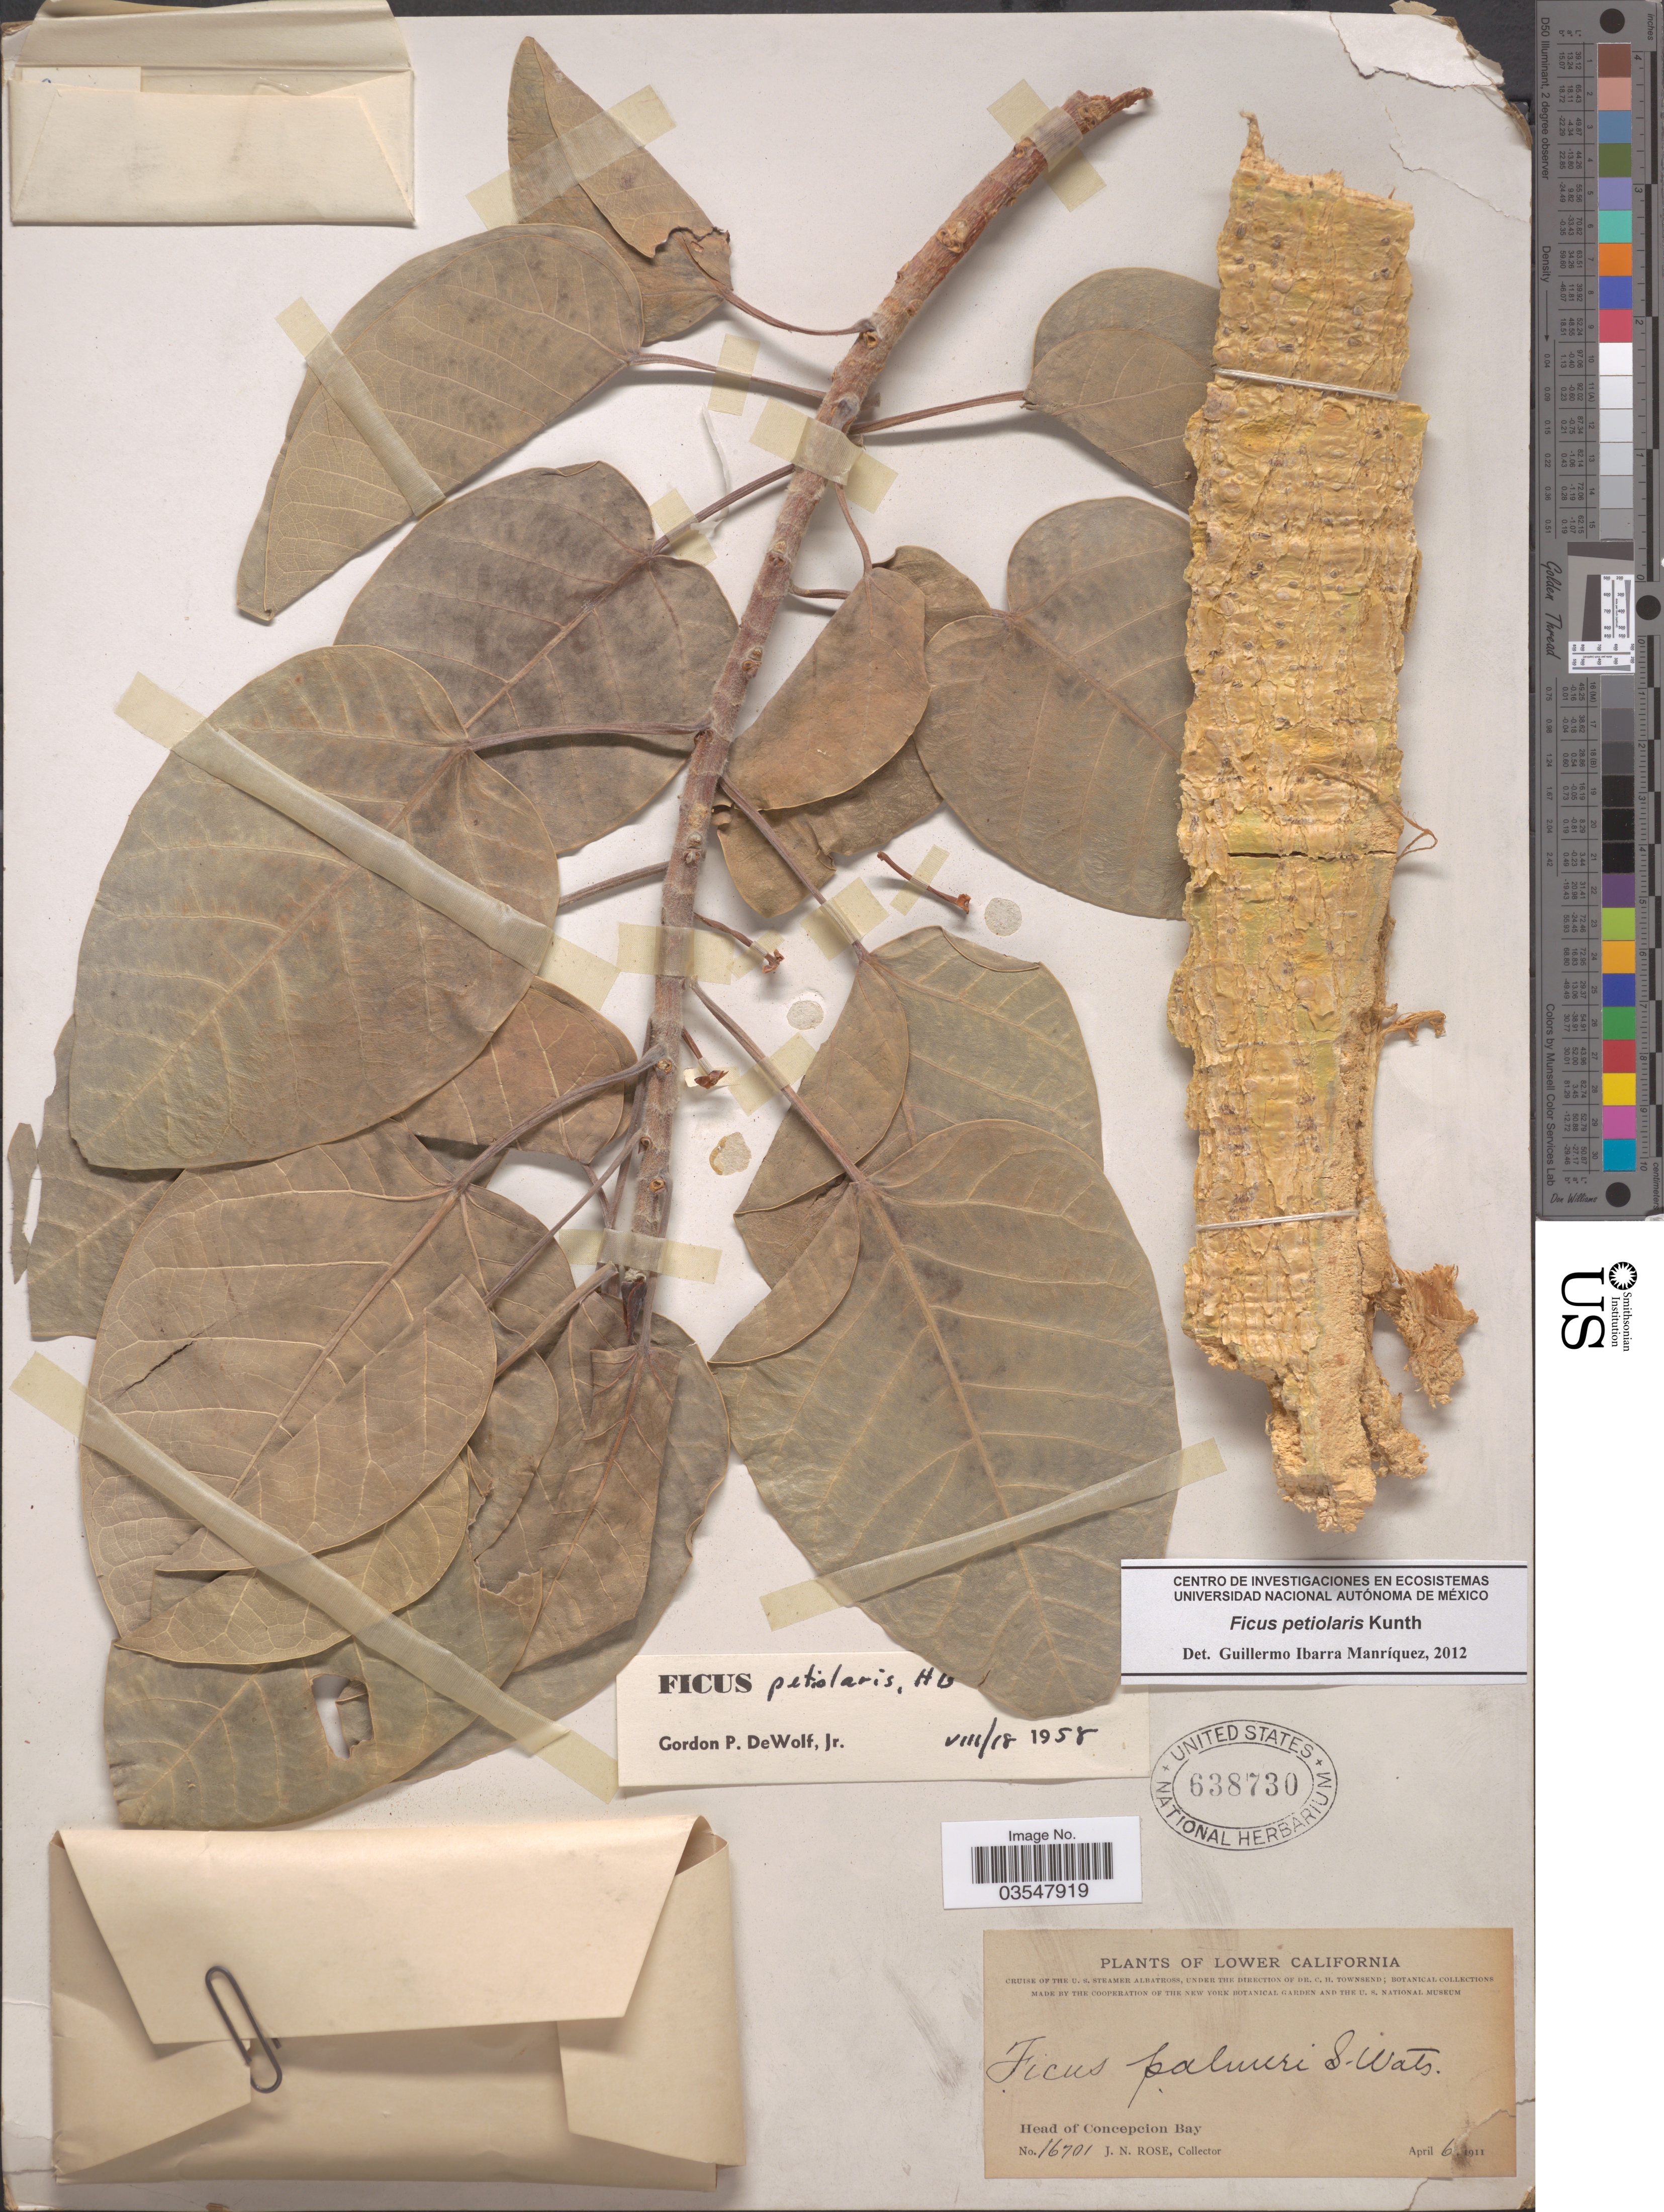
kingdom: Plantae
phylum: Tracheophyta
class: Magnoliopsida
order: Rosales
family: Moraceae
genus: Ficus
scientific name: Ficus petiolaris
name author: Kunth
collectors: J. N. Rose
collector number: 16701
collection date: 1911-04-06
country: Mexico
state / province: Baja California Sur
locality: Lower California. Head of Concepcion Bay.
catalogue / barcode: US 638730